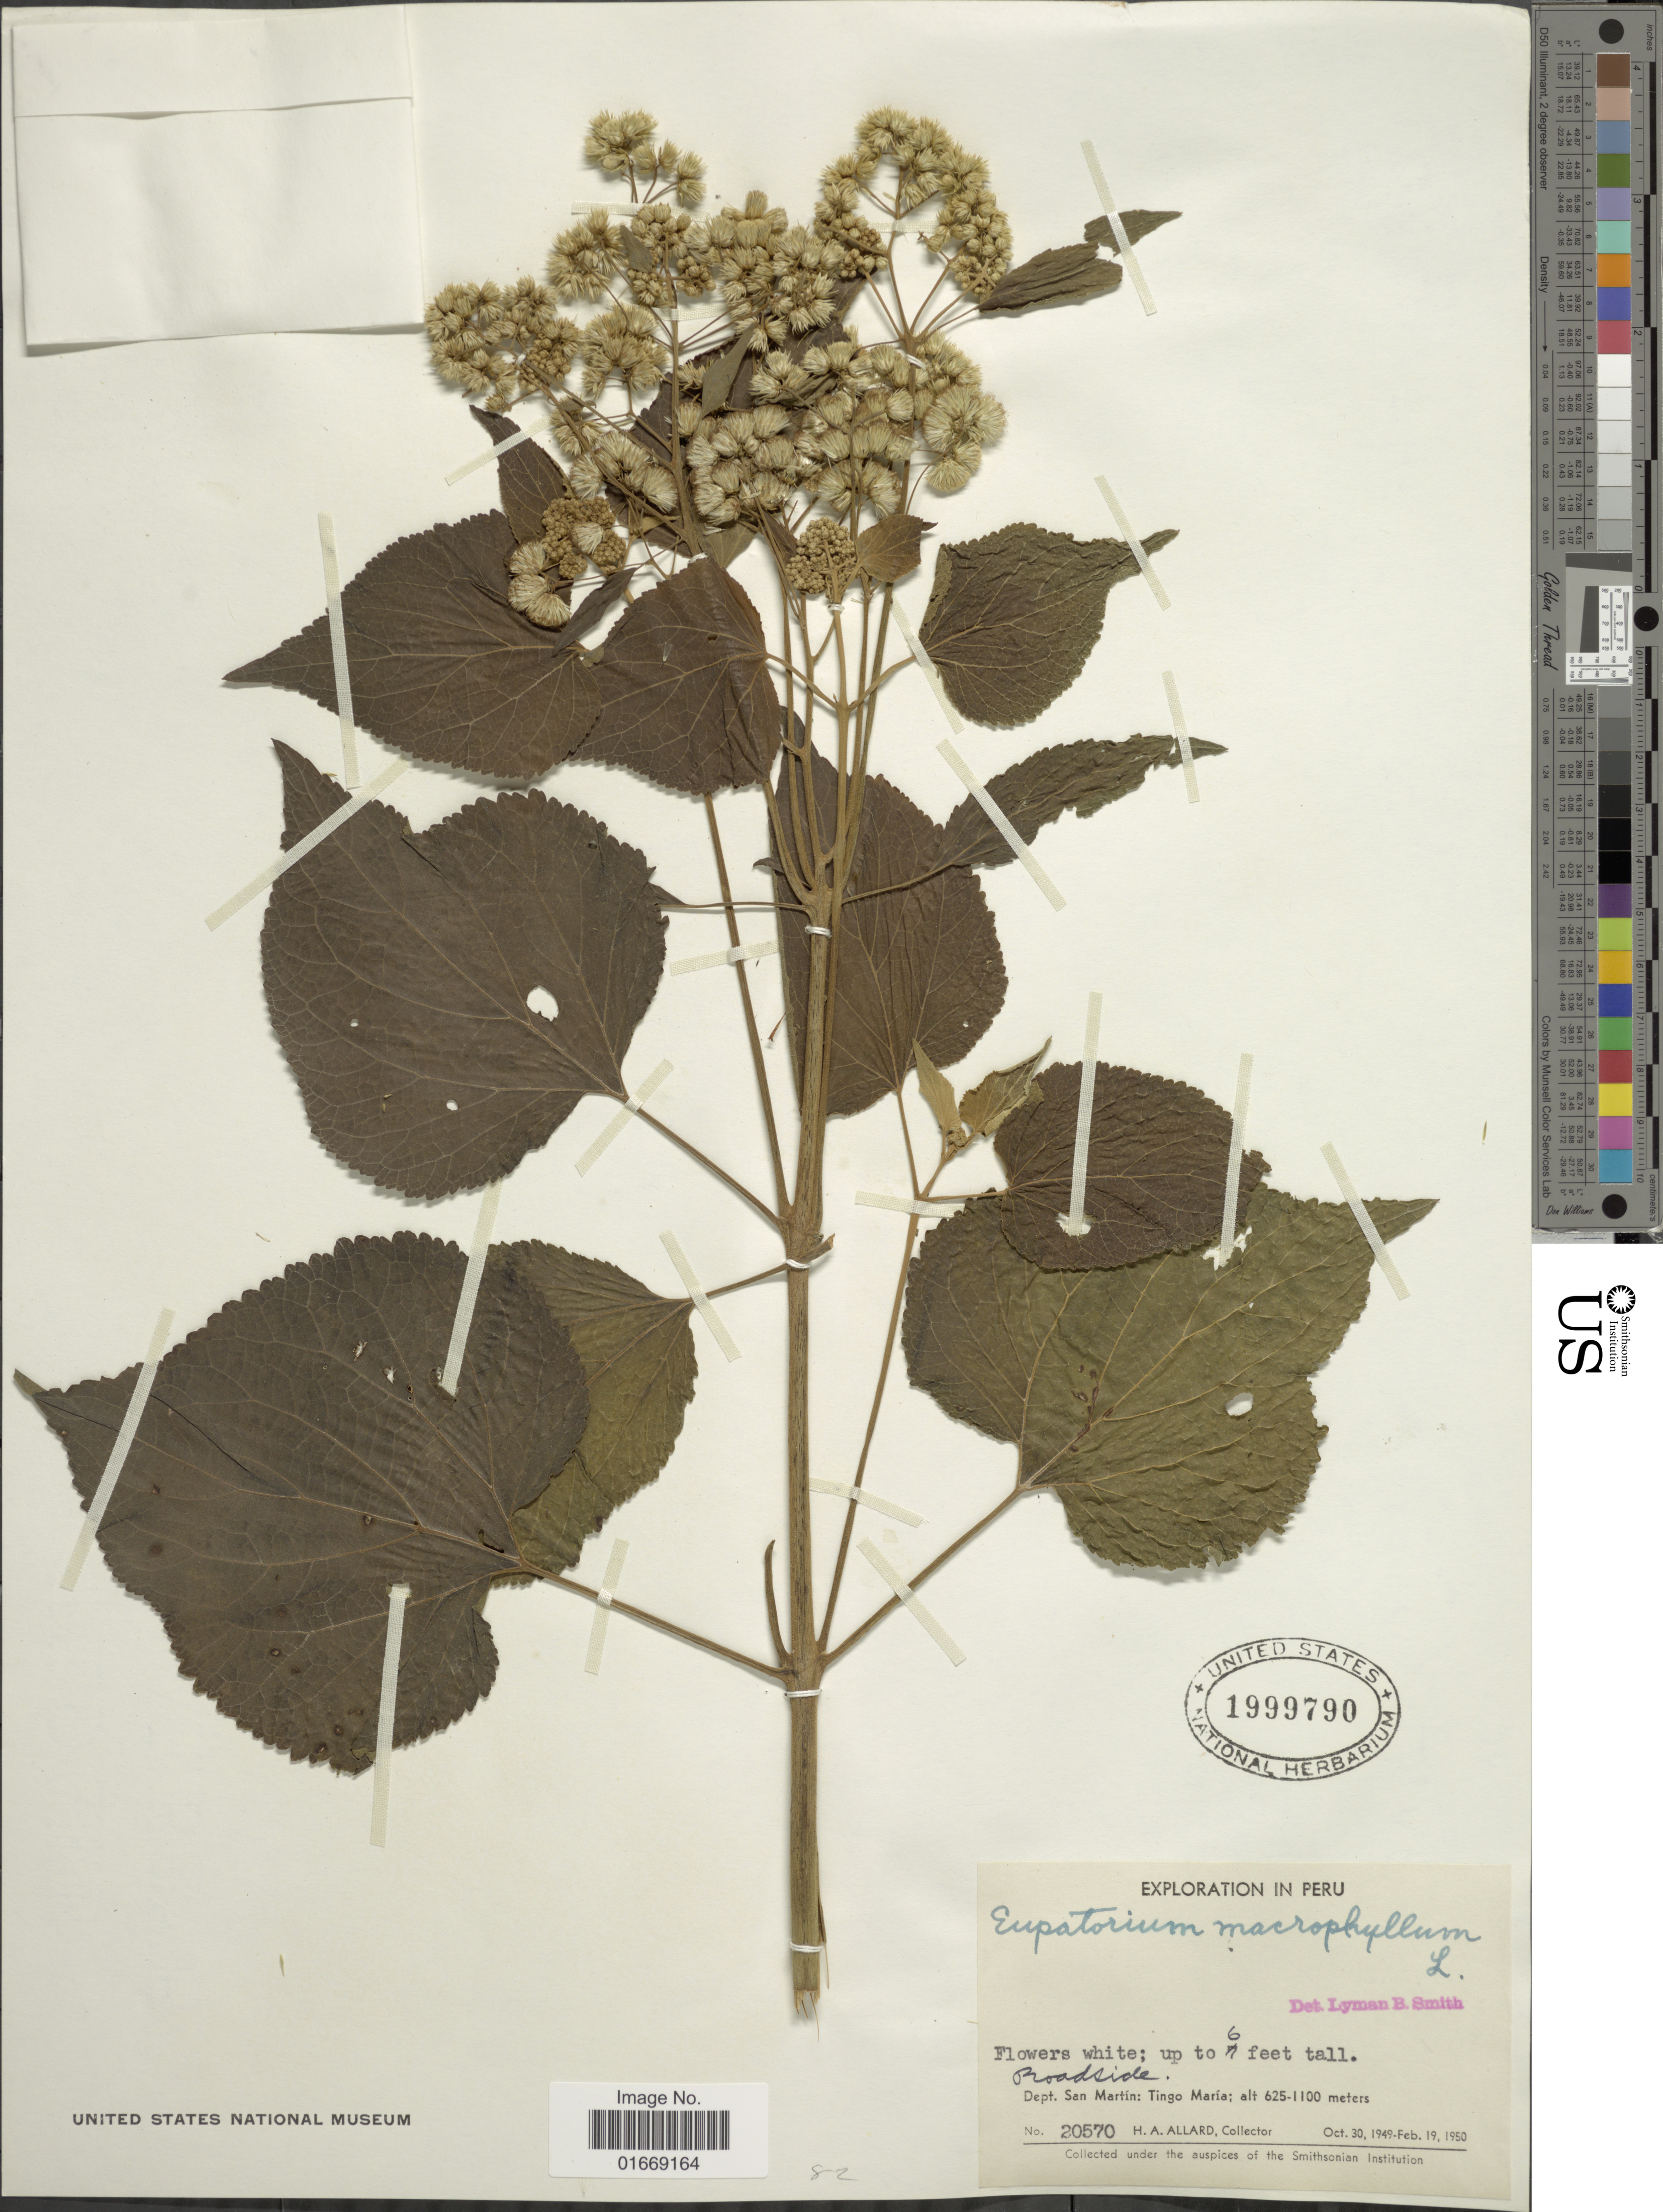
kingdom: Plantae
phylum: Tracheophyta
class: Magnoliopsida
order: Asterales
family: Asteraceae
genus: Hebeclinium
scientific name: Hebeclinium macrophyllum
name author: (L.) DC.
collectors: H. A. Allard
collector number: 20570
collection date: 1949-10-30/1950-02-19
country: Peru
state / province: San Martín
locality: Tingo Maria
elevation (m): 625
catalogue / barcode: US 1999790